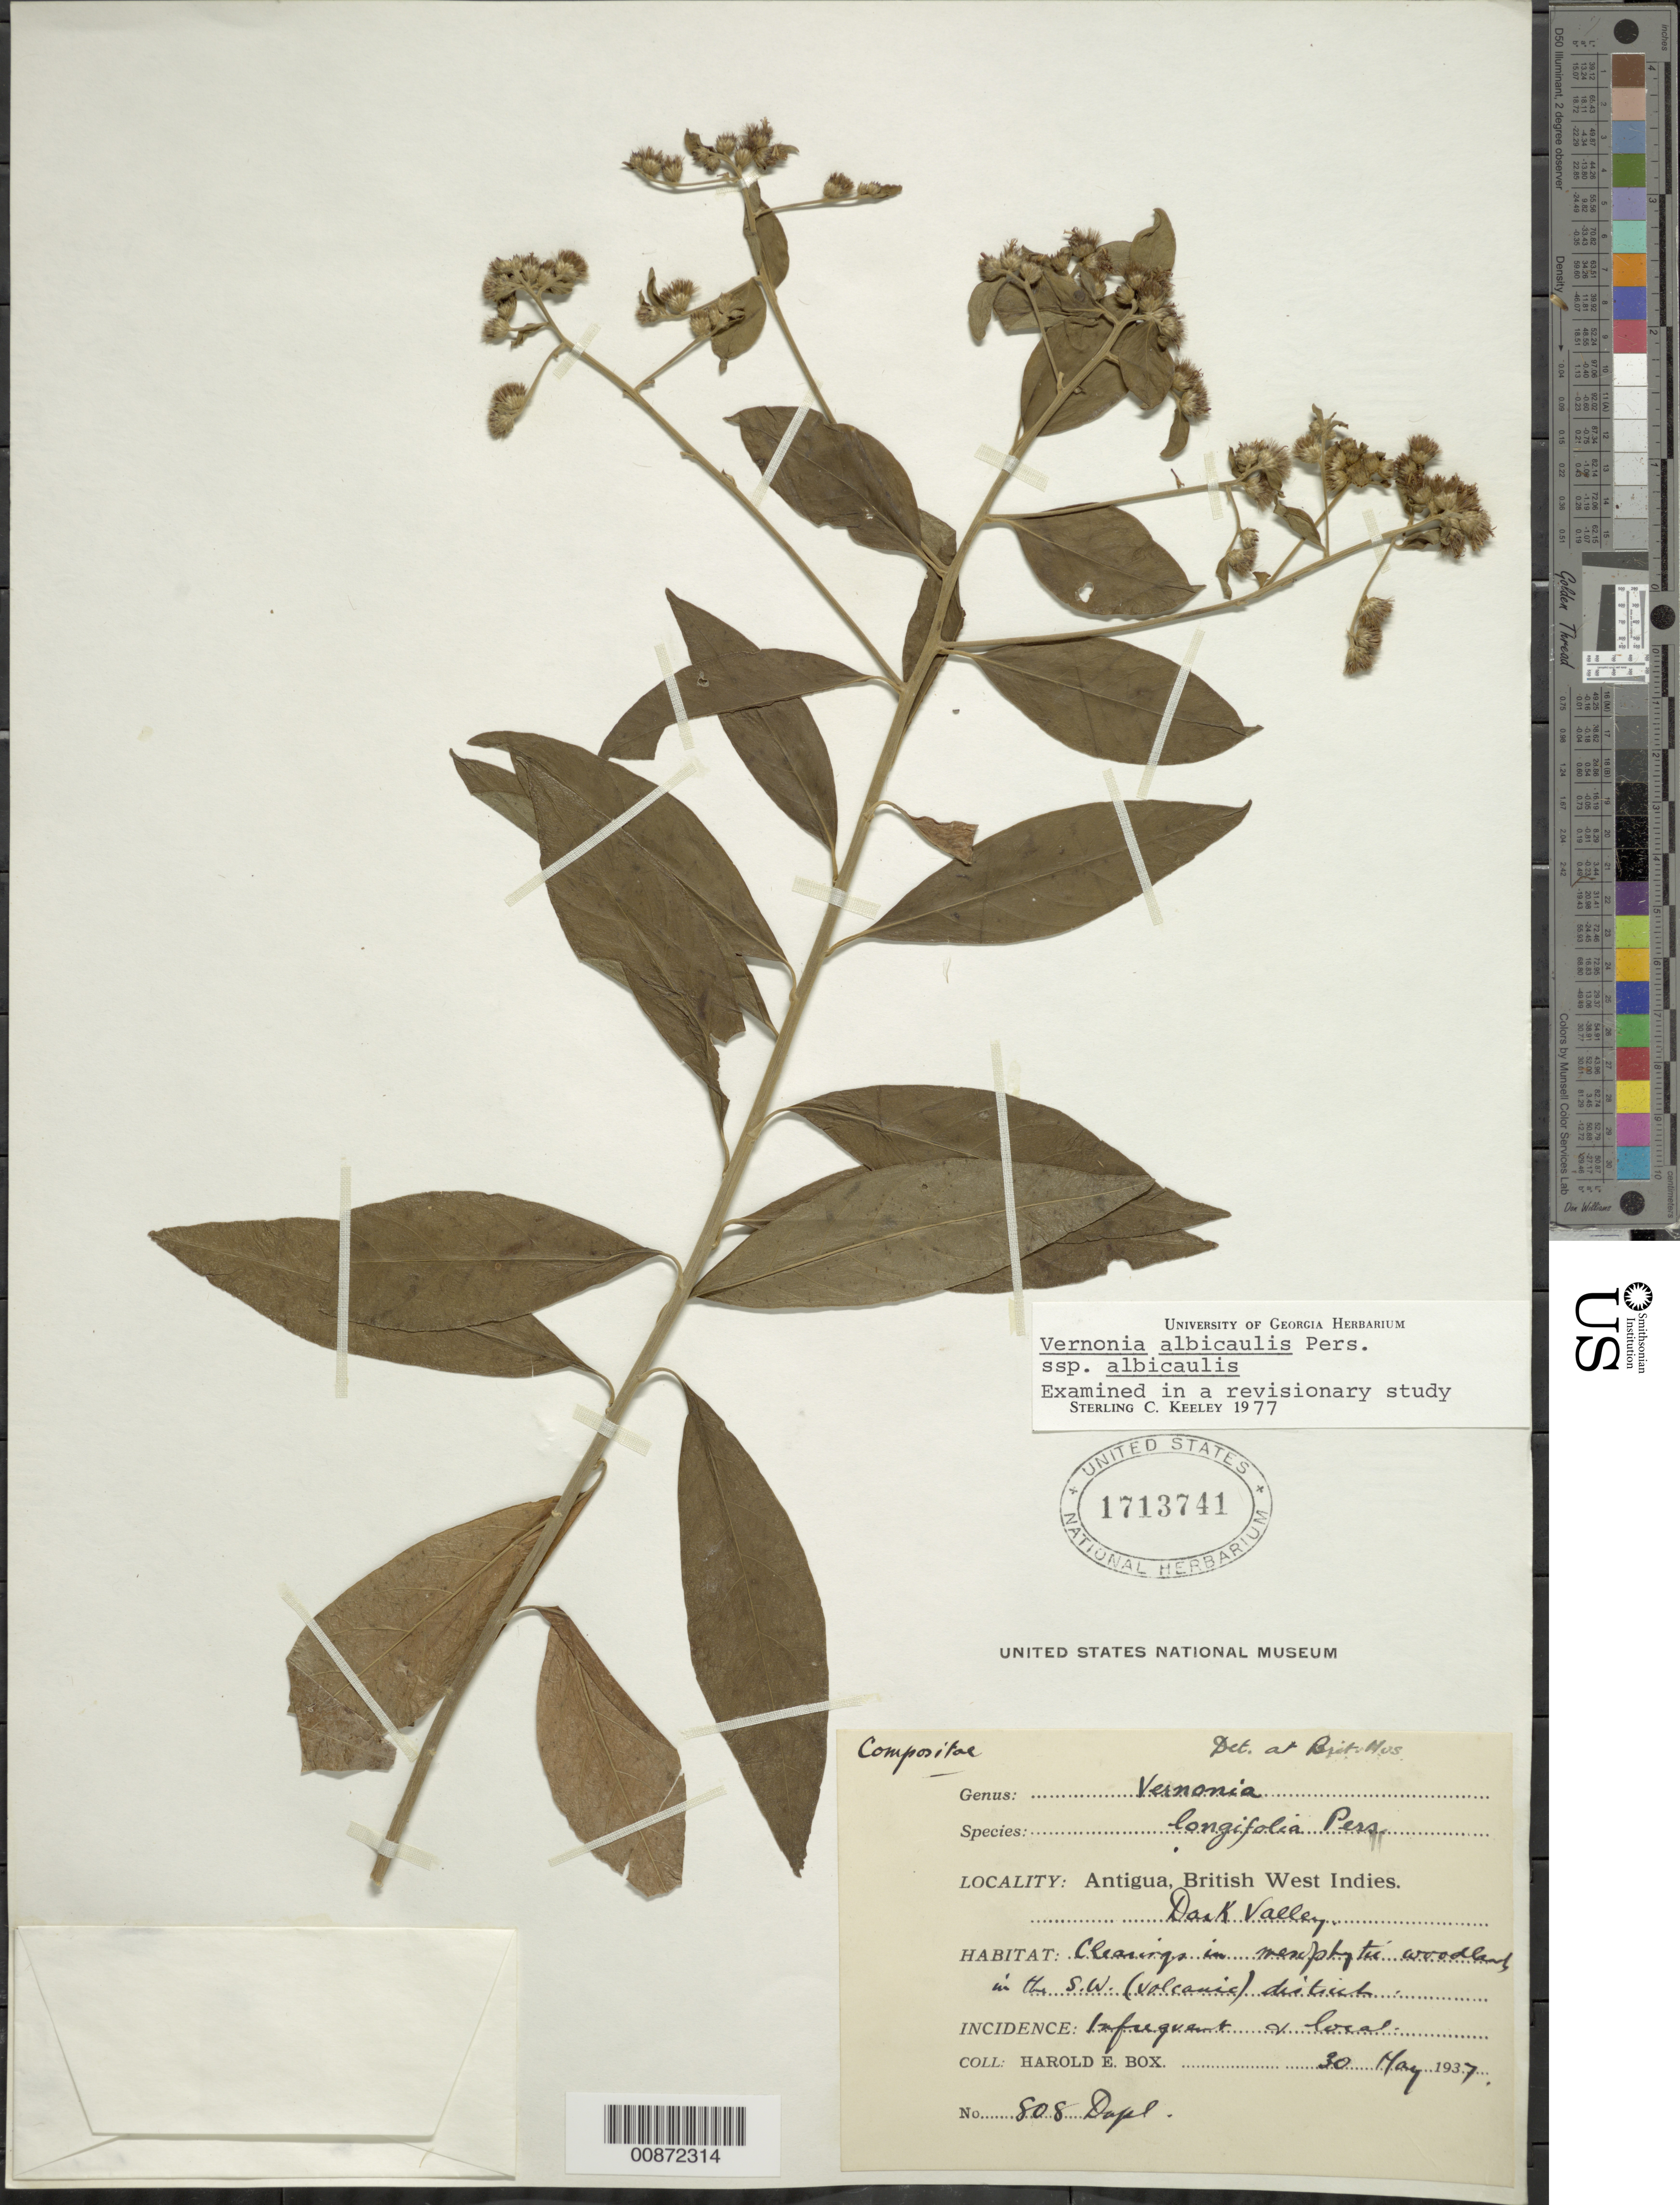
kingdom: Plantae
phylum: Tracheophyta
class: Magnoliopsida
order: Asterales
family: Asteraceae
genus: Lepidaploa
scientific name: Lepidaploa glabra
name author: (Willd.) H. Rob.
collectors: H. E. Box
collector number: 808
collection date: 1937-05-30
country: Antigua and Barbuda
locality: British West Indies. Dark Valley. Clearings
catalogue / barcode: US 1713741